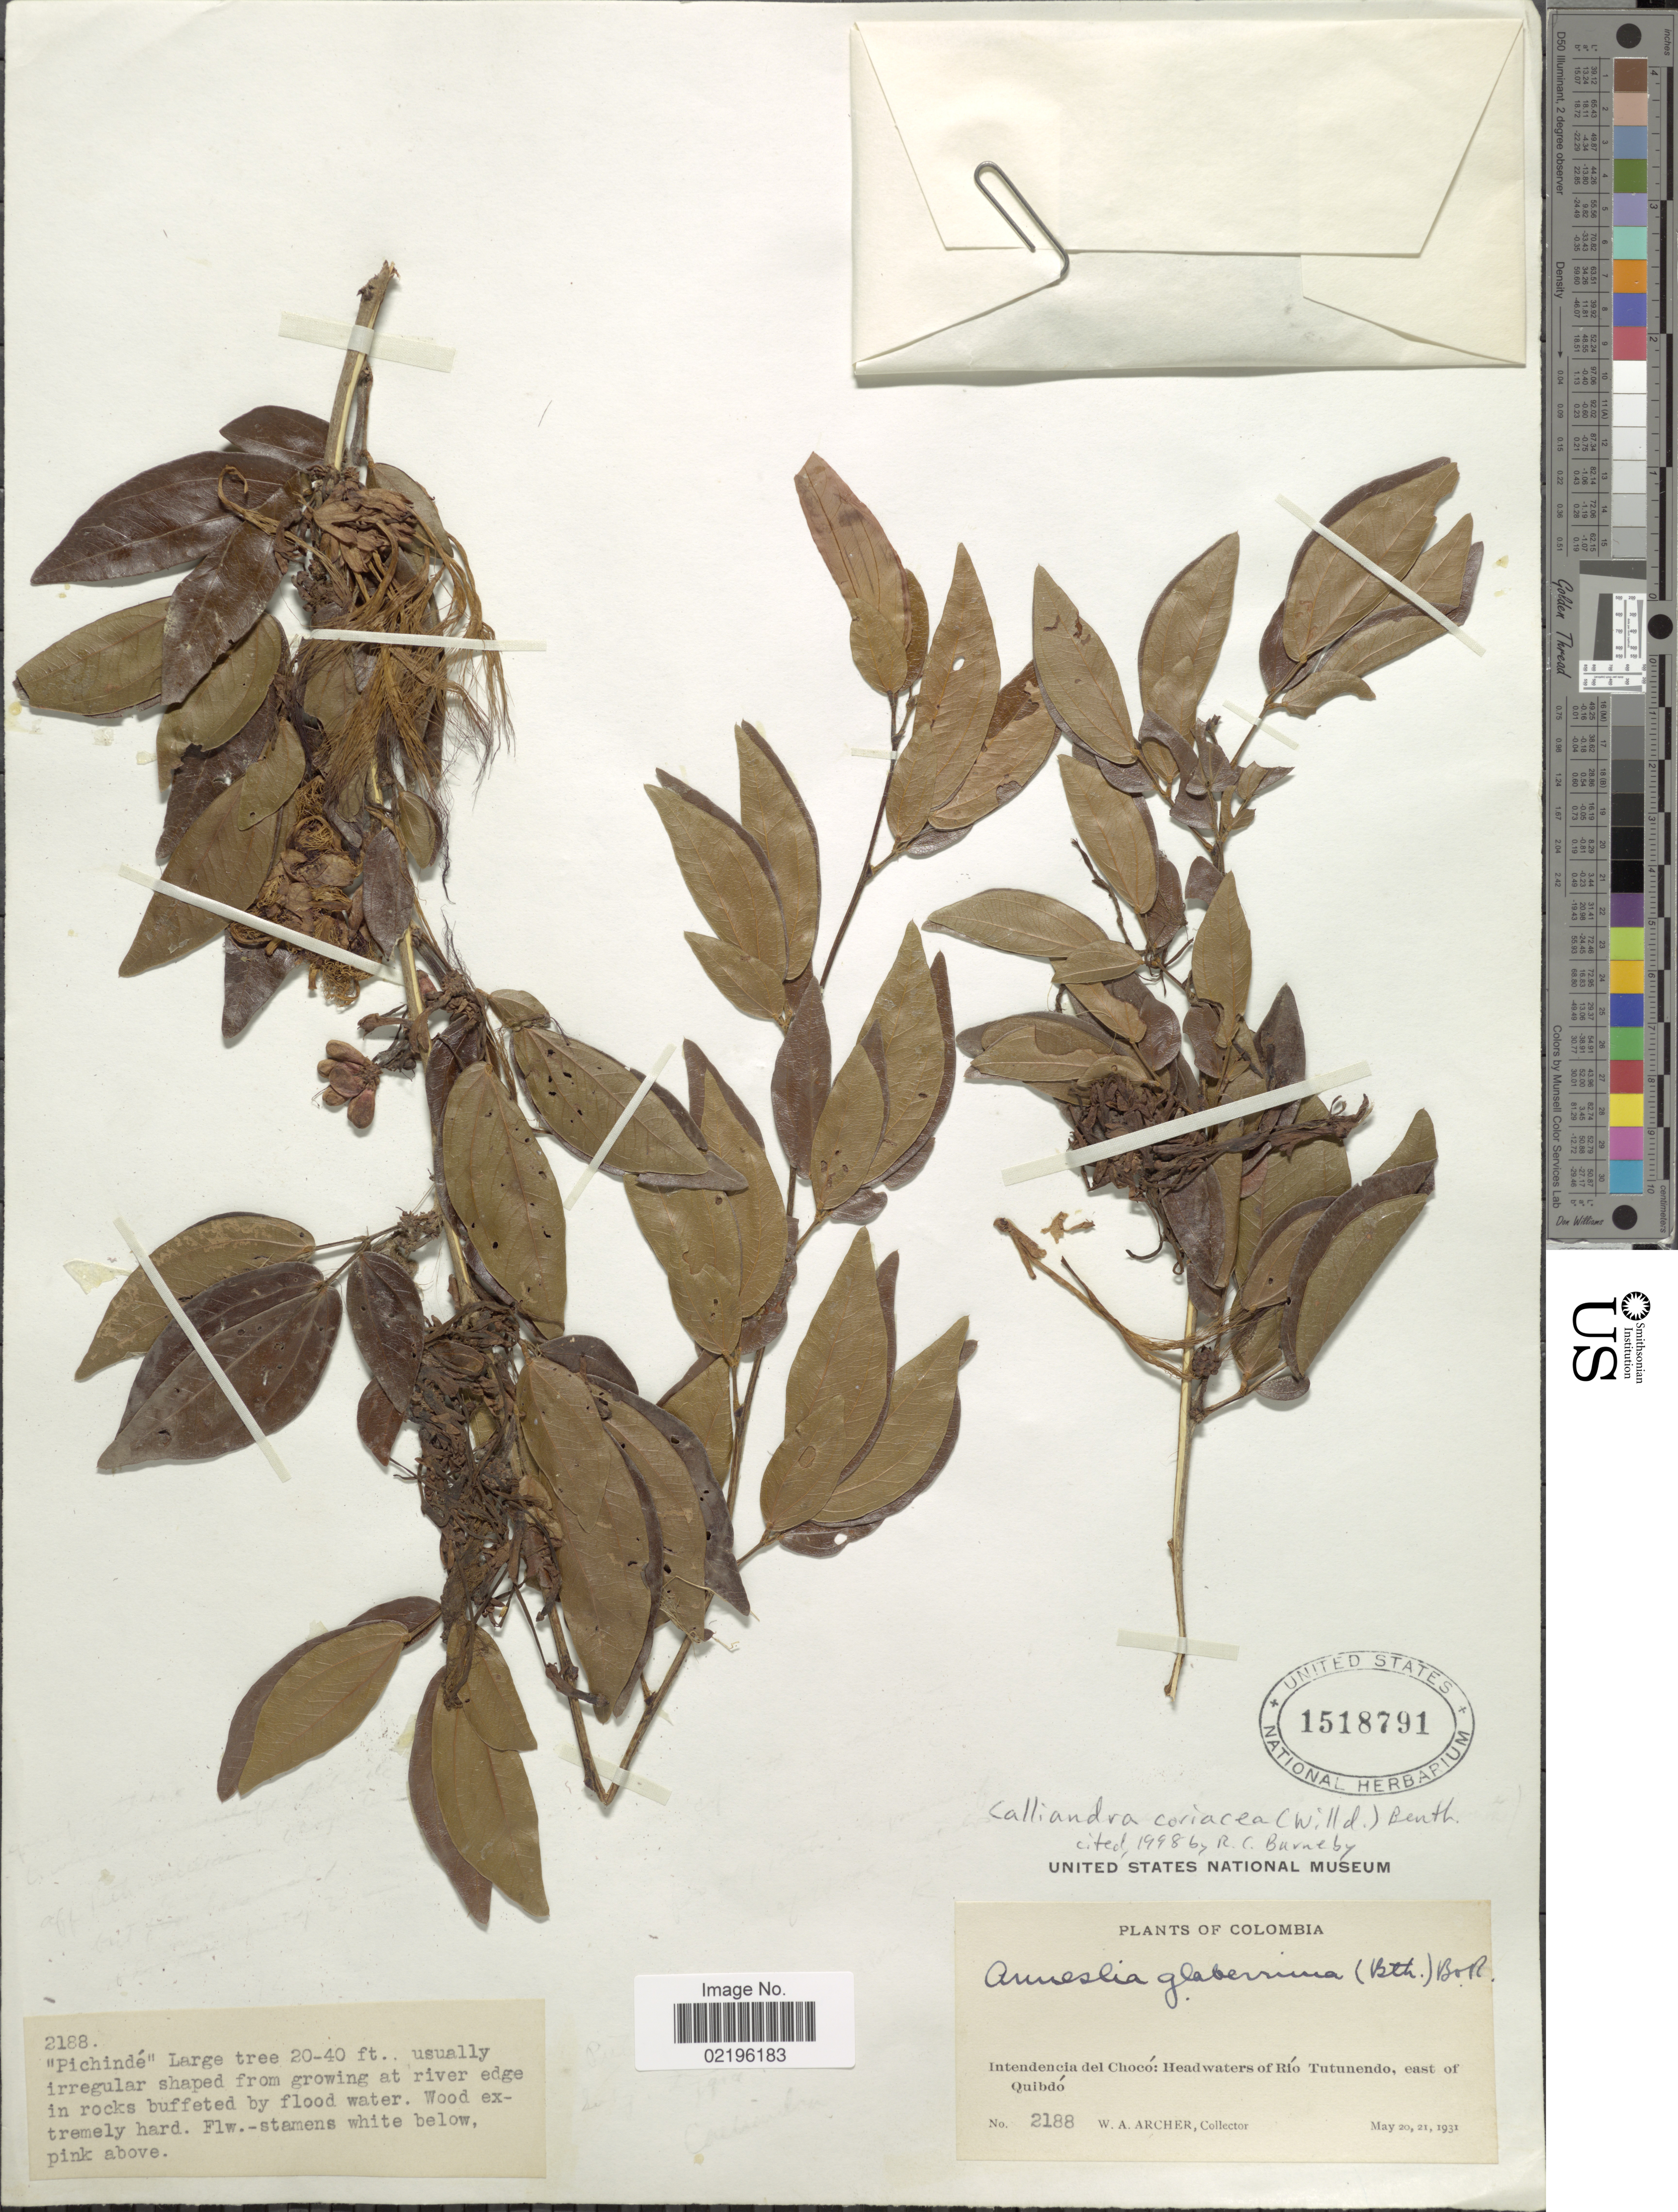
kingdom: Plantae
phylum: Tracheophyta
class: Magnoliopsida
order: Fabales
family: Fabaceae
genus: Calliandra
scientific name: Calliandra coriacea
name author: (Humb. & Bonpl. ex Willd.) Benth.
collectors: W. A. Archer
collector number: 2188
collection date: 1931-05-20/1931-05-21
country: Colombia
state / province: Chocó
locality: Intendencia del Choco: head waters of Rio Tutunendo, east of Quibdo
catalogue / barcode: US 1518791